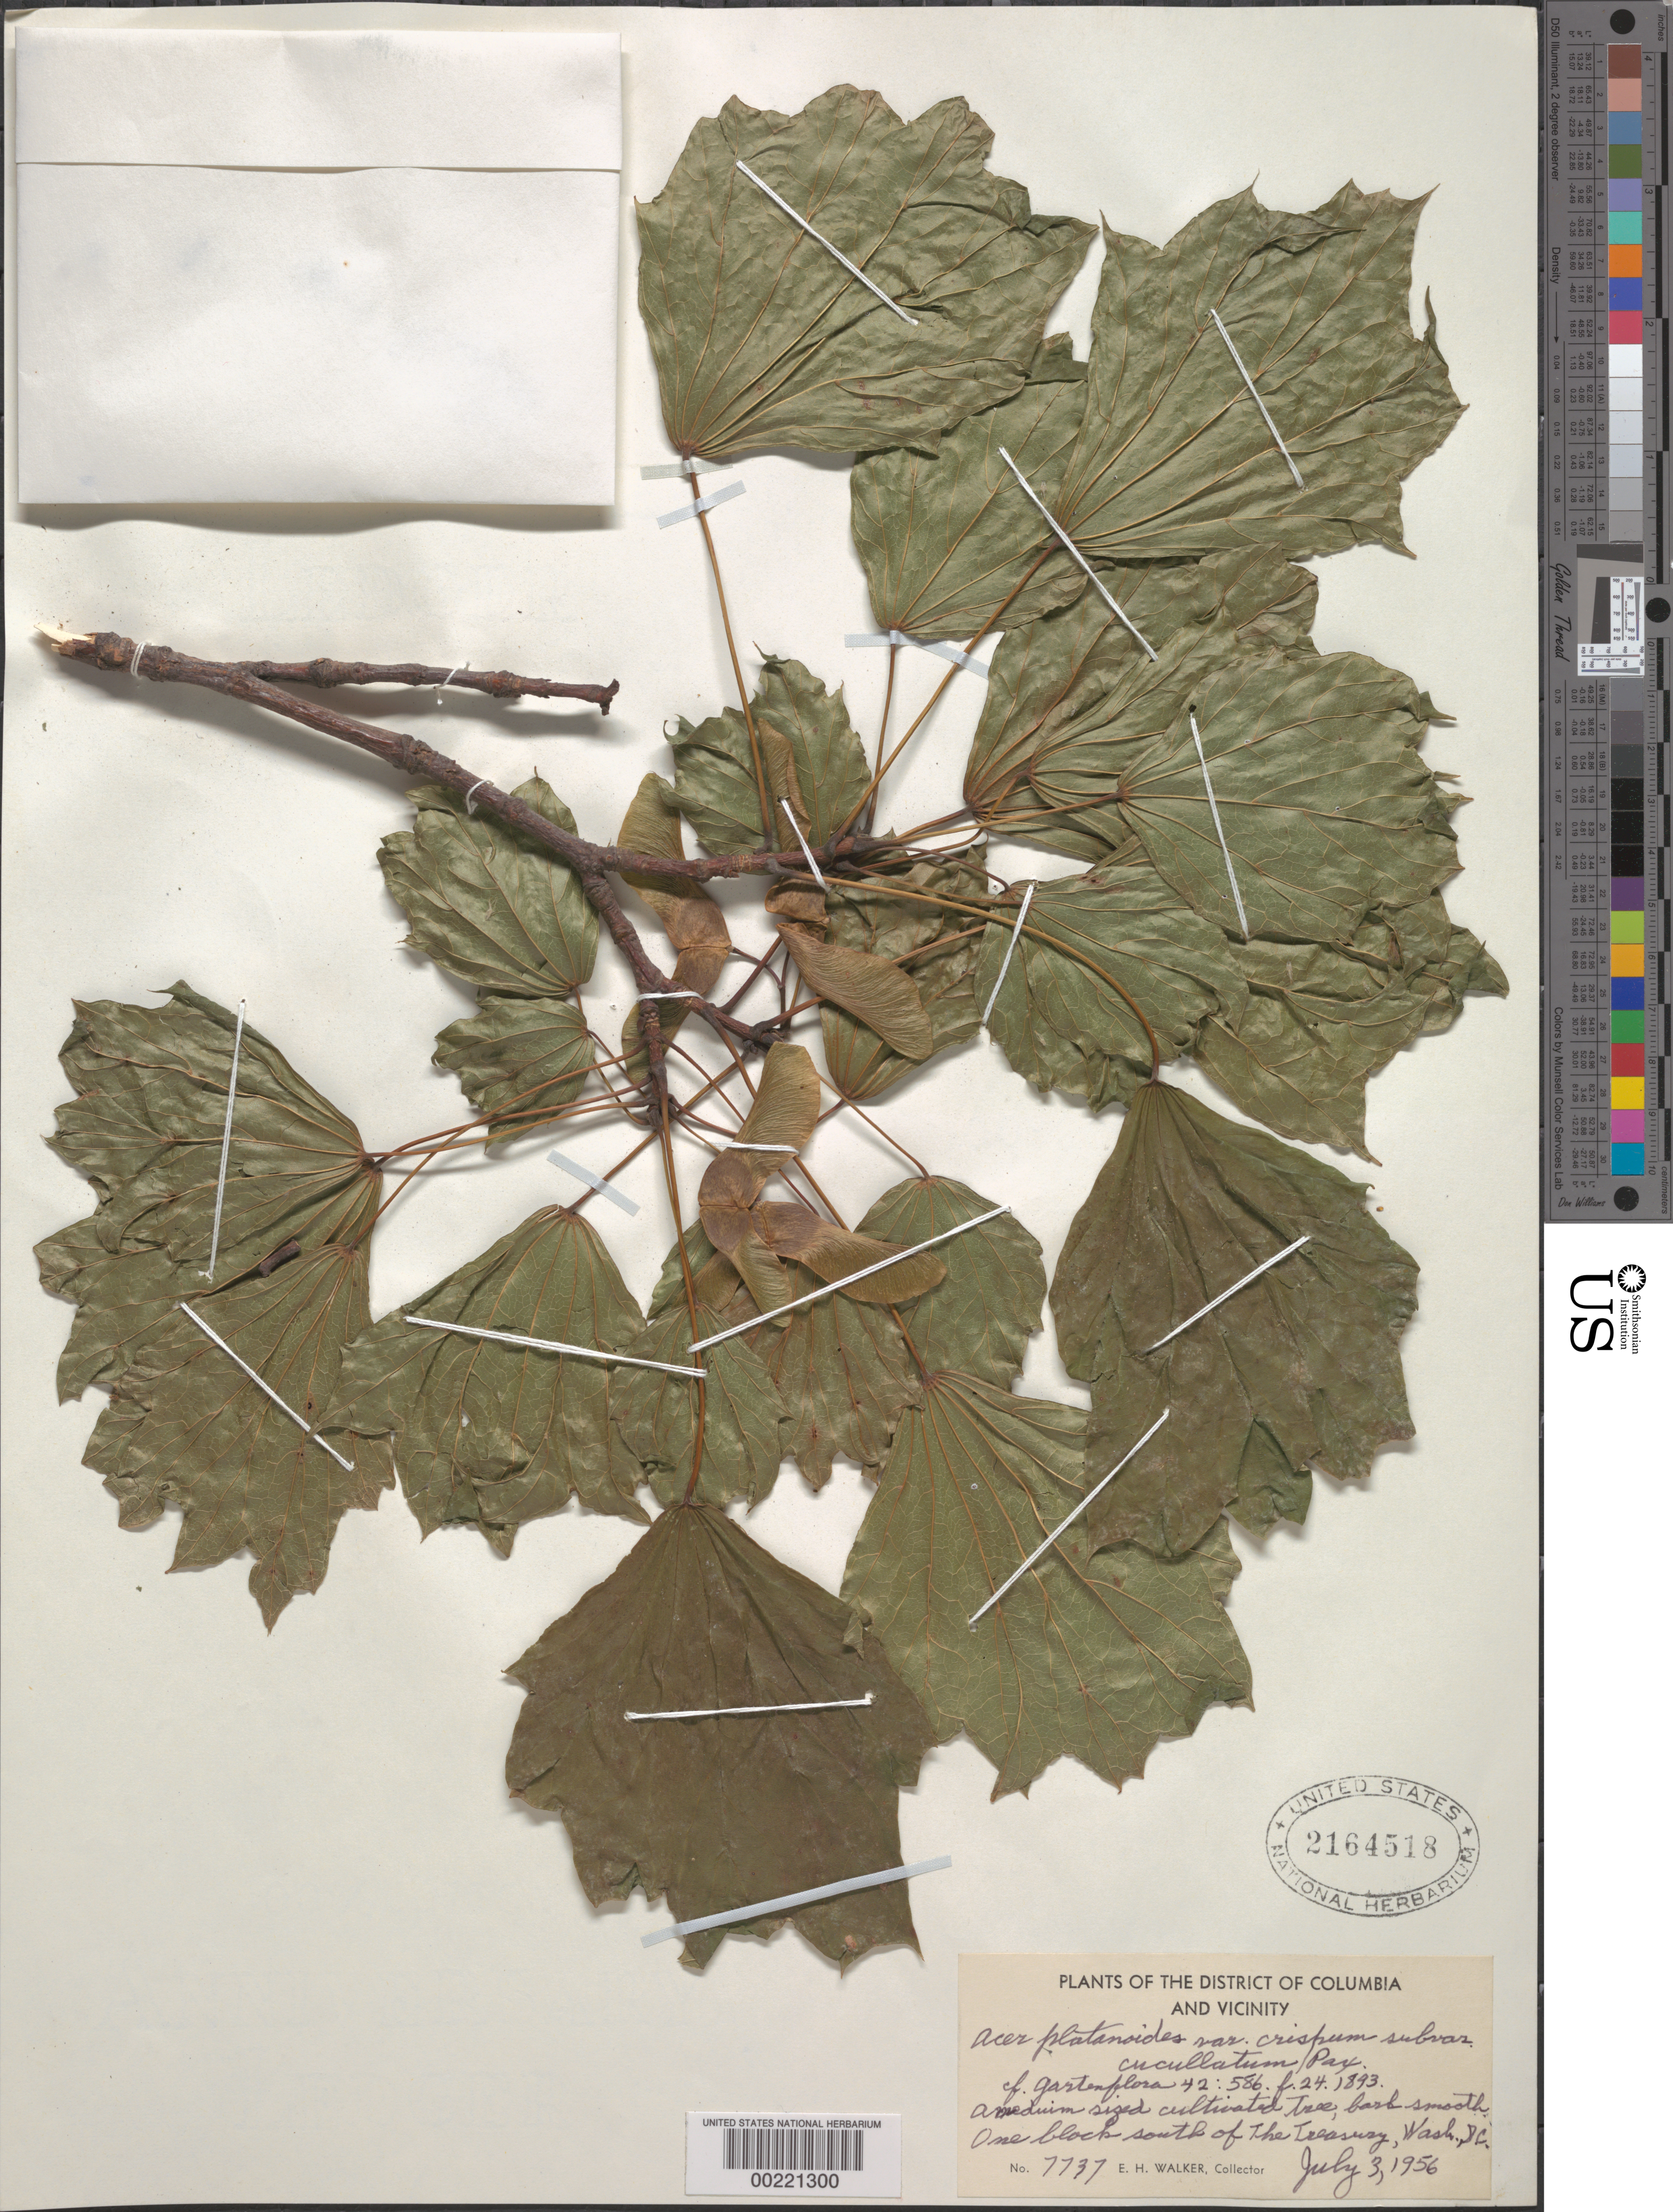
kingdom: Plantae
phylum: Tracheophyta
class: Magnoliopsida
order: Sapindales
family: Sapindaceae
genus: Acer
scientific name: Acer platanoides var. cucullatum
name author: G. Nicholson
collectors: E. H. Walker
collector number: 7737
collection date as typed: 03 Jul 1956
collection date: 1956-07-03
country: United States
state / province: District of Columbia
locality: One blocks of the Treasury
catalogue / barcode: US 2164518